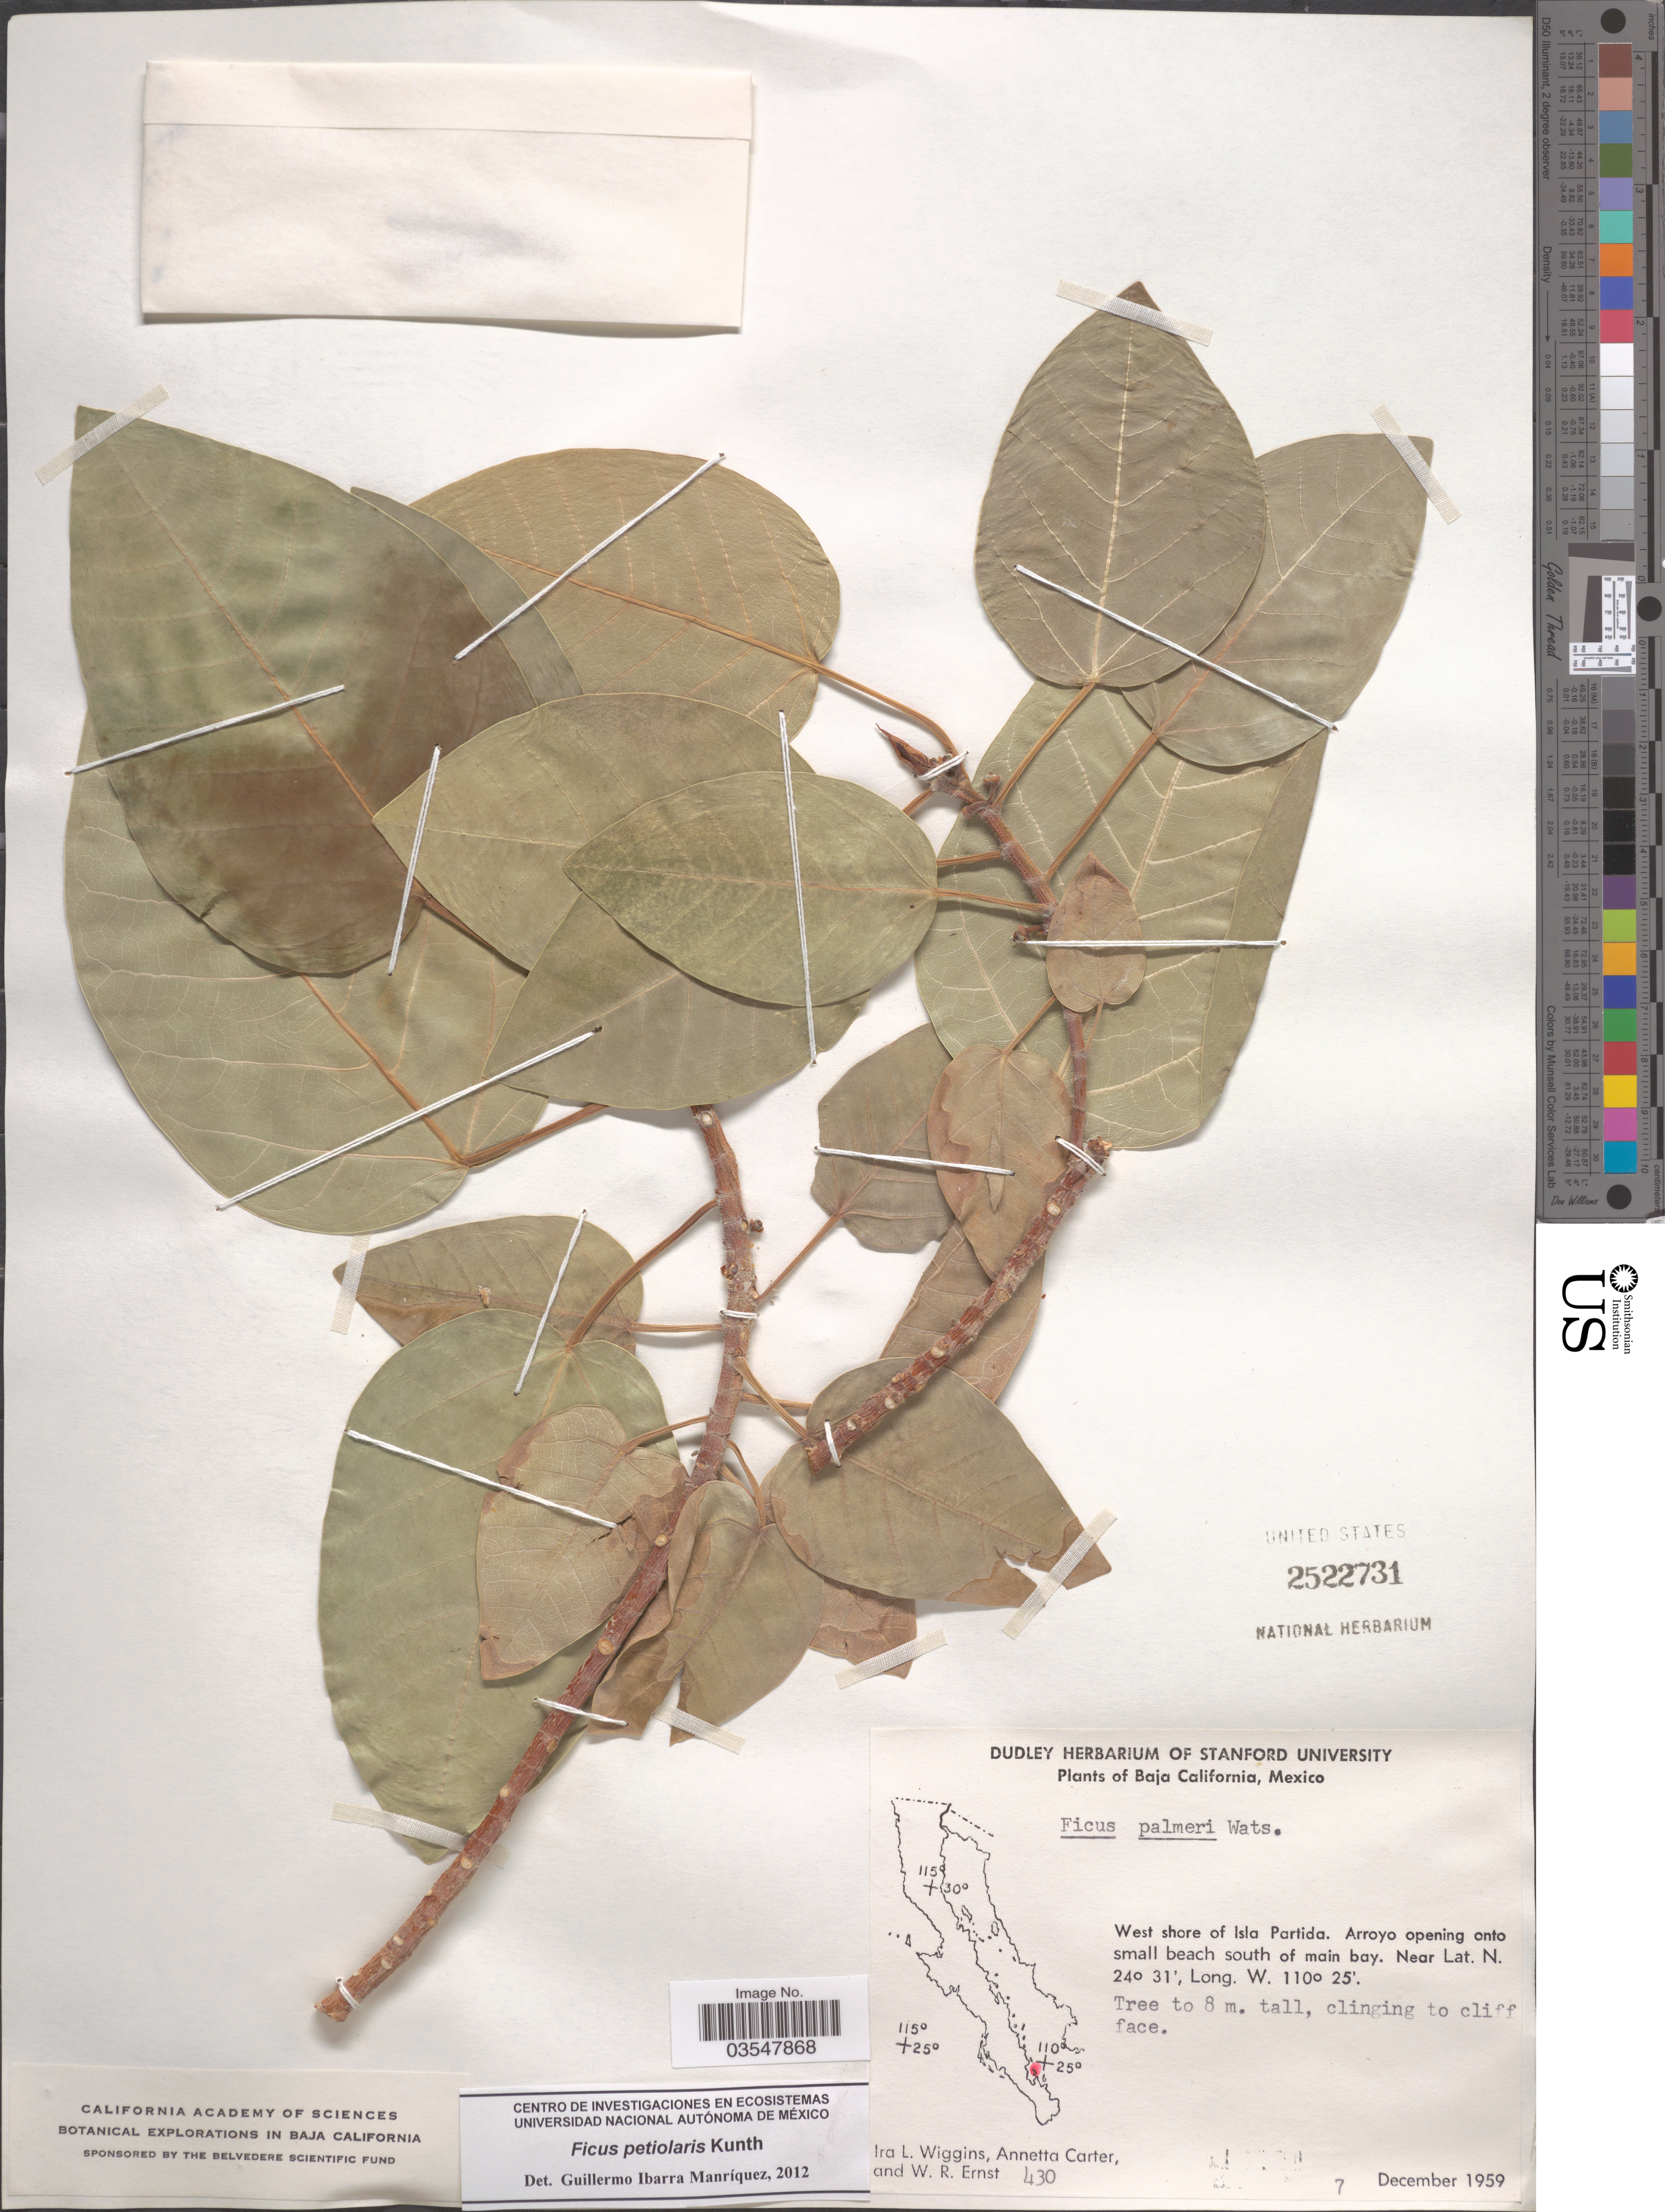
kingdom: Plantae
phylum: Tracheophyta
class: Magnoliopsida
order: Rosales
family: Moraceae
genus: Ficus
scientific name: Ficus petiolaris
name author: Kunth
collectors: I. L. Wiggins, A. Carter & W. R. Ernst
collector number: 430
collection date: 1959-12-07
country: Mexico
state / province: Baja California Sur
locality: West shore of Isla Partida. Arroyo opening onto small beach south of main bay.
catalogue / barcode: US 2522731